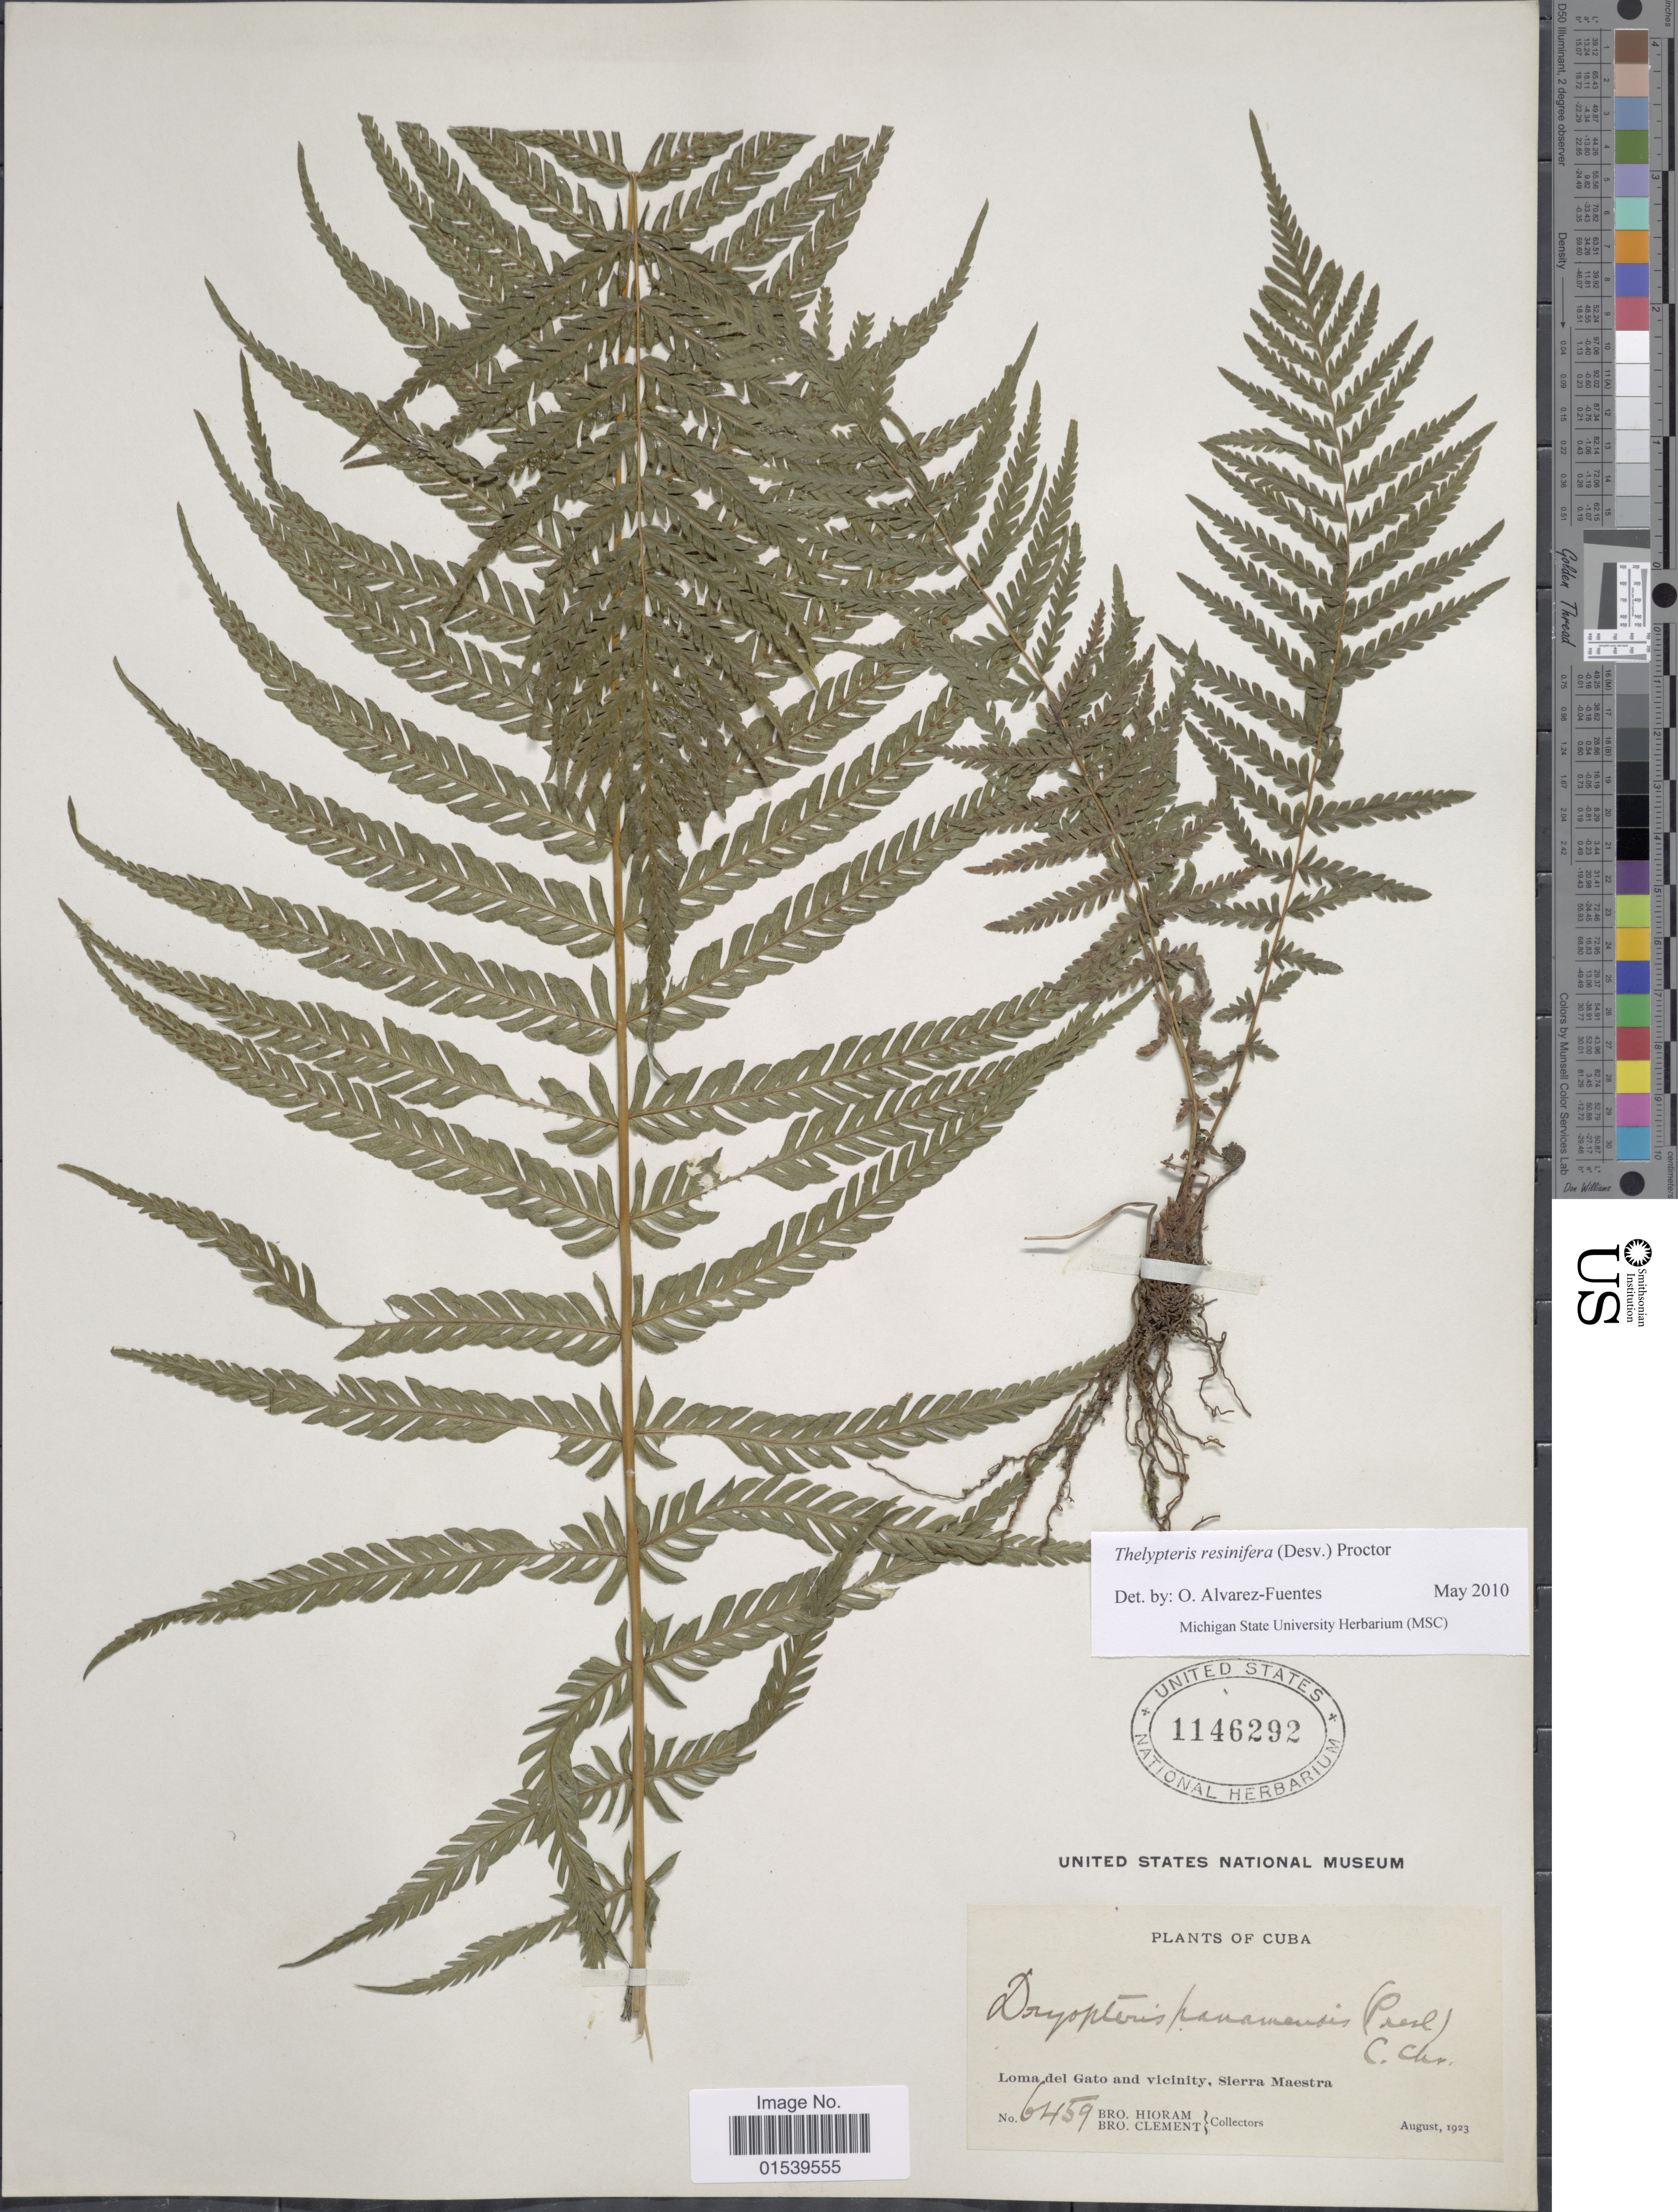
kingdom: Plantae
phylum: Tracheophyta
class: Polypodiopsida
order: Polypodiales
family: Thelypteridaceae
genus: Amauropelta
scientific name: Amauropelta resinifera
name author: (Desv.) Pic. Serm.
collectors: Bro. Hioram & B. Clement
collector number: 6459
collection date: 1923-08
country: Cuba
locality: Lomas del Gato and vicinity, Sierra Maestra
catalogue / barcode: US 1146292